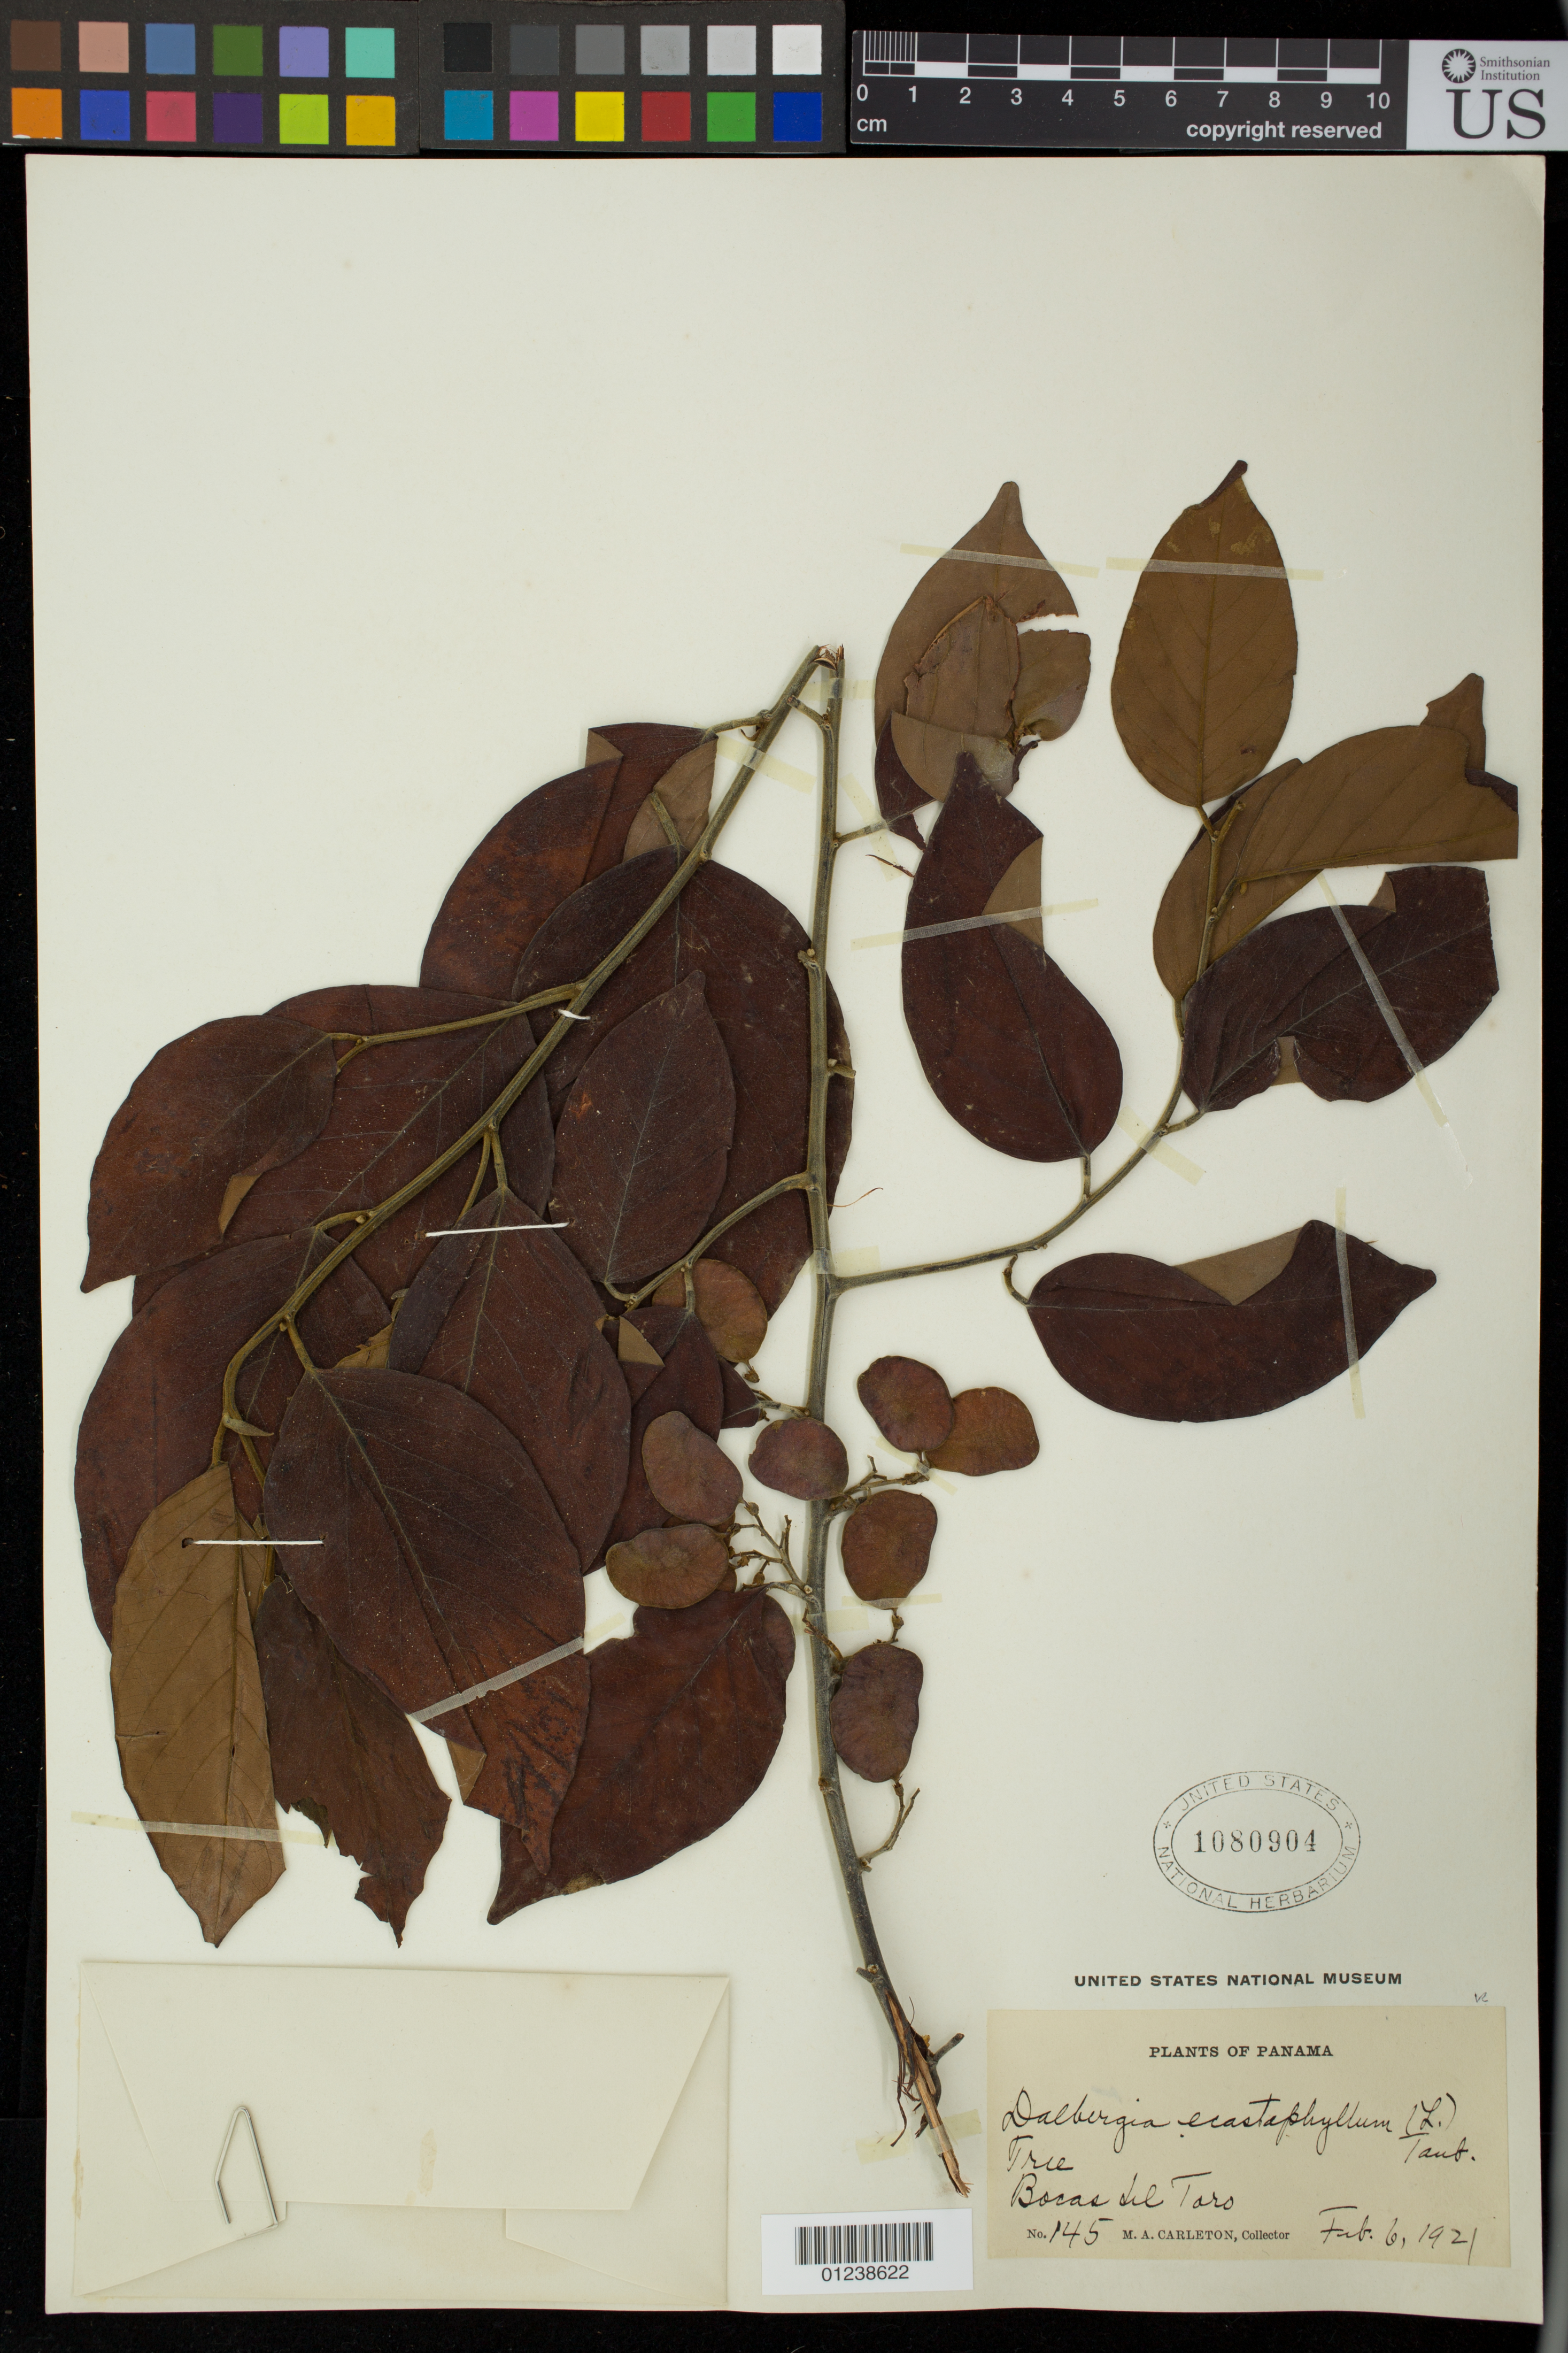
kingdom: Plantae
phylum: Tracheophyta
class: Magnoliopsida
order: Fabales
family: Fabaceae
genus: Dalbergia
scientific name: Dalbergia ecastaphyllum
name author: (L.) Taub.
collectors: M. A. Carleton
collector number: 145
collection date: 1921-02-06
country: Panama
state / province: Bocas del Toro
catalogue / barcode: US 1080904